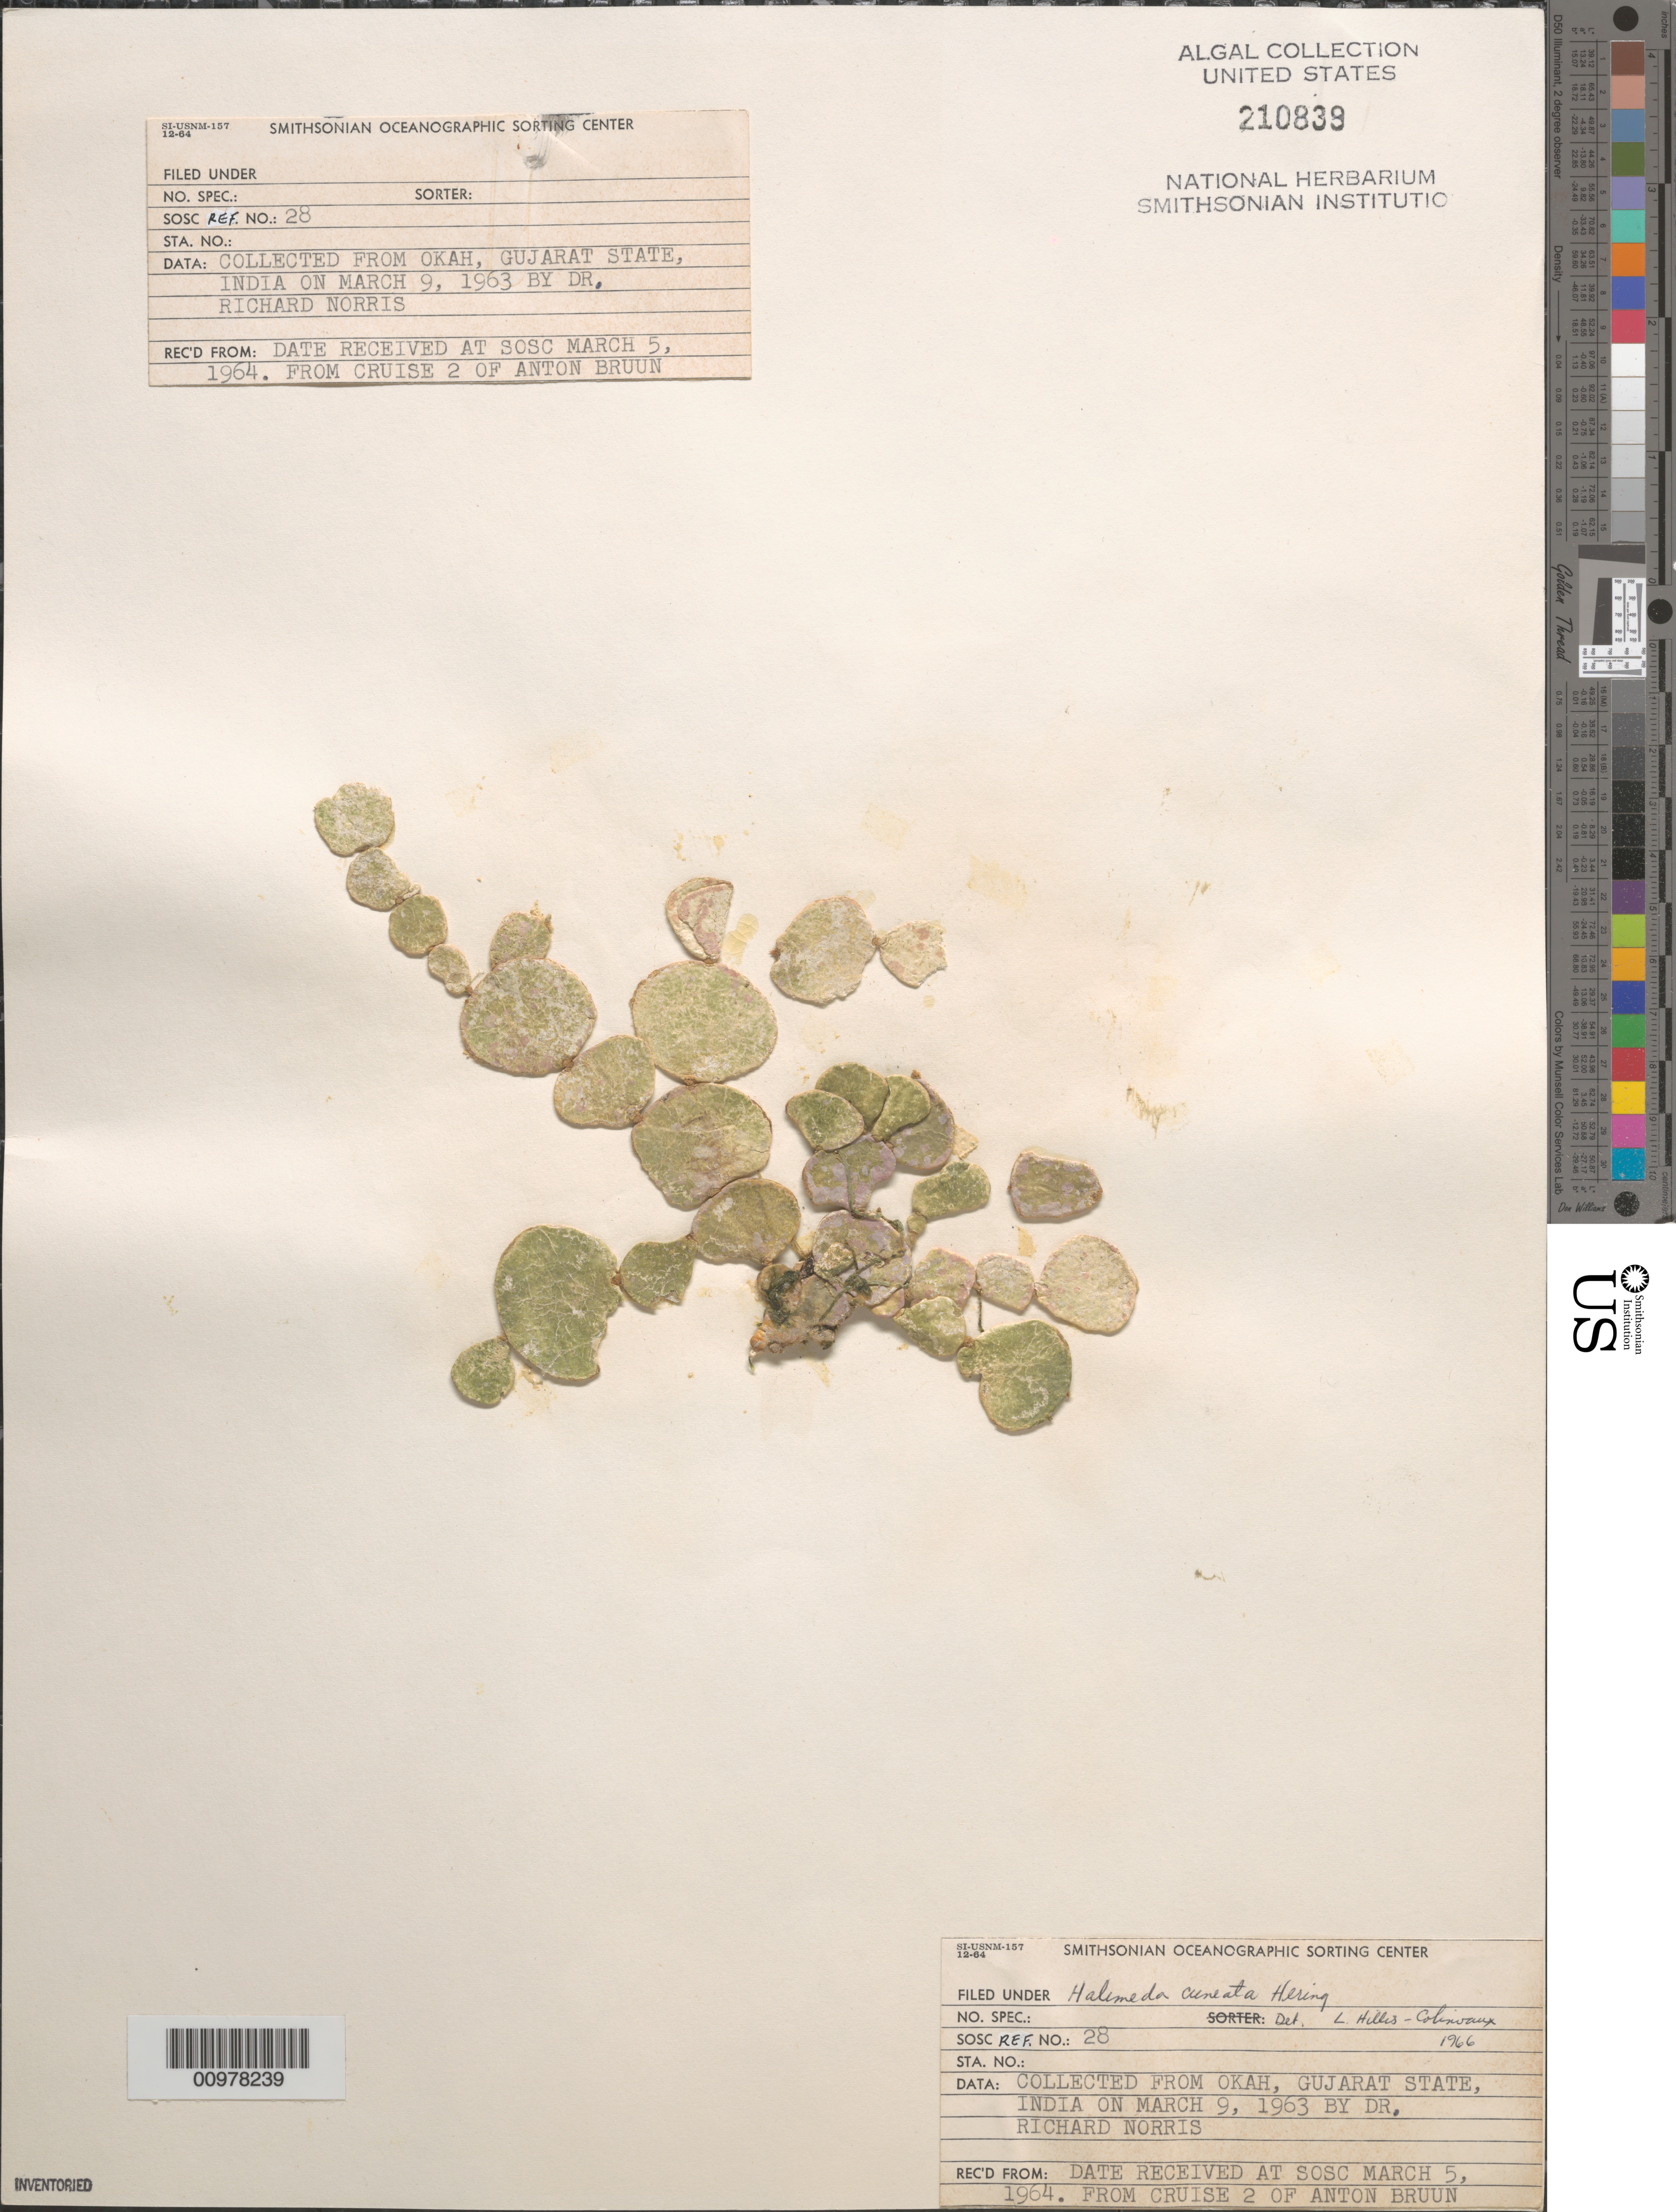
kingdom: Plantae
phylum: Chlorophyta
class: Ulvophyceae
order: Bryopsidales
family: Halimedaceae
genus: Halimeda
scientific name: Halimeda cuneata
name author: Hering in Krauss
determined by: Hillis-Colinvaux, L.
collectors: R. E. Norris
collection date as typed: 09 Mar 1963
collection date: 1963-03-09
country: India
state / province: Gujarat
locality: Okah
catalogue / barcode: US 210839